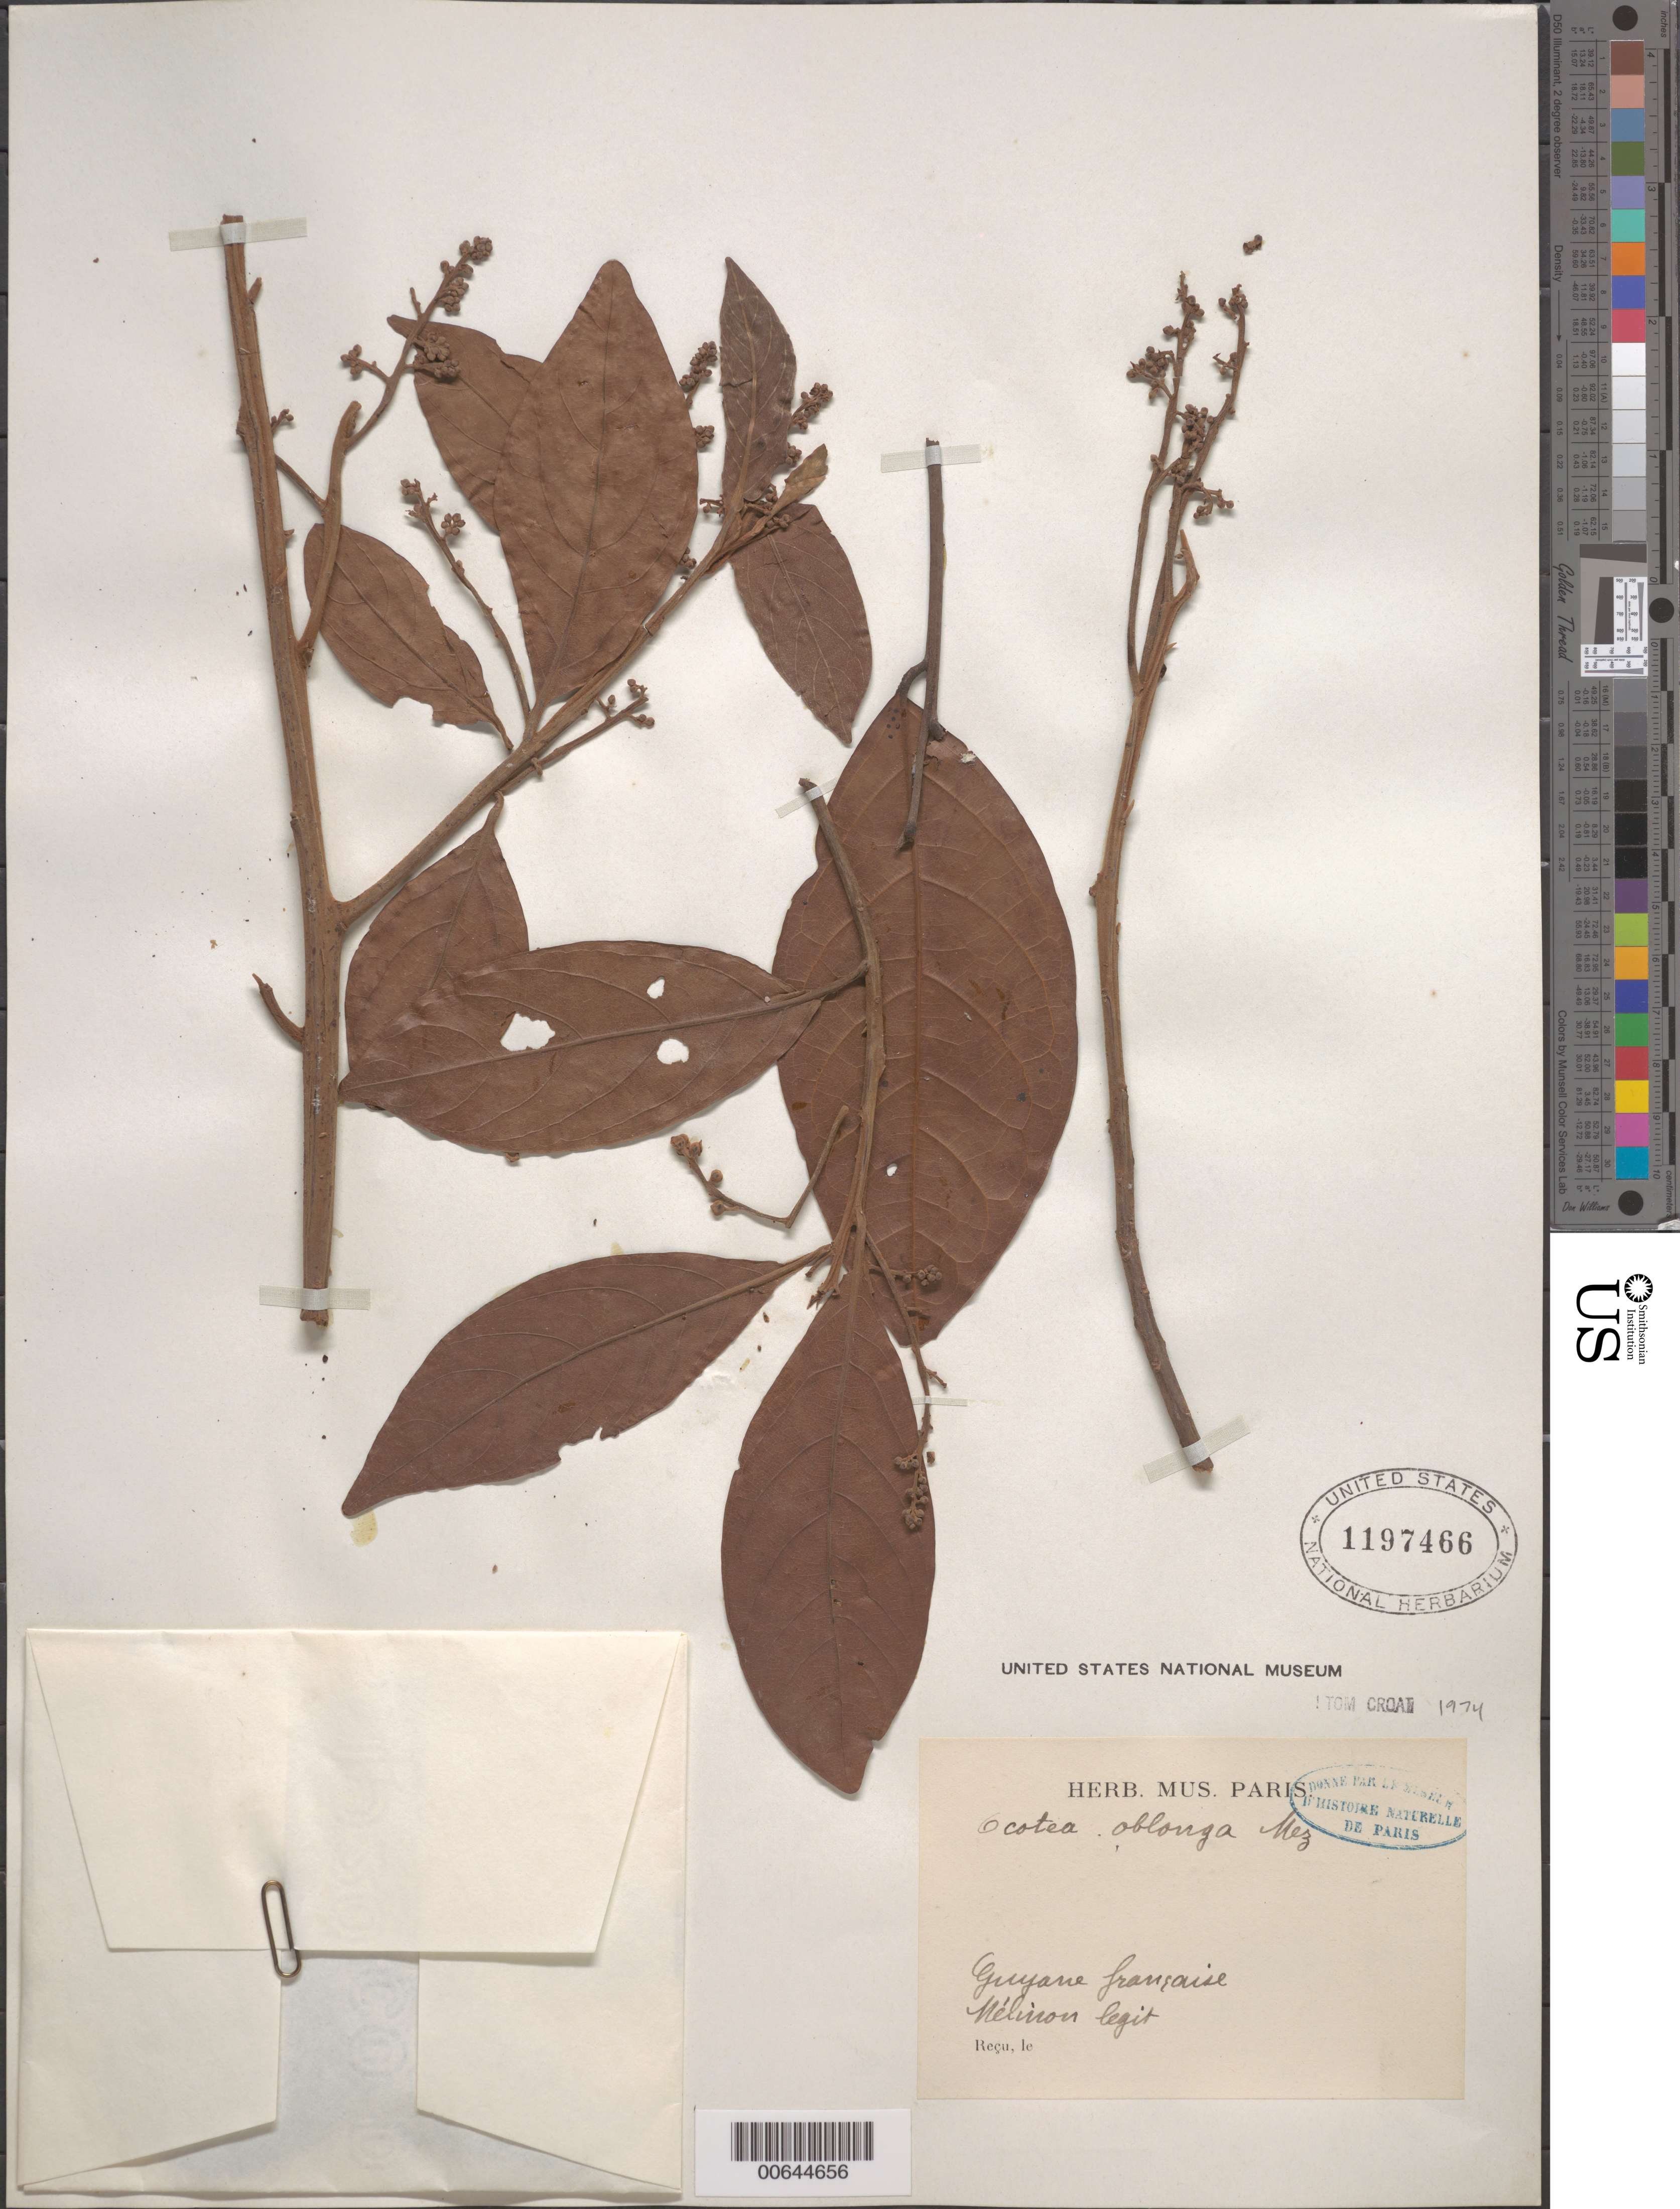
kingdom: Plantae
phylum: Tracheophyta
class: Magnoliopsida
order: Laurales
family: Lauraceae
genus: Ocotea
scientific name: Ocotea oblonga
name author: (Meisn.) Mez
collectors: E. Mélinon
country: French Guiana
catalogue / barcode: US 1197466